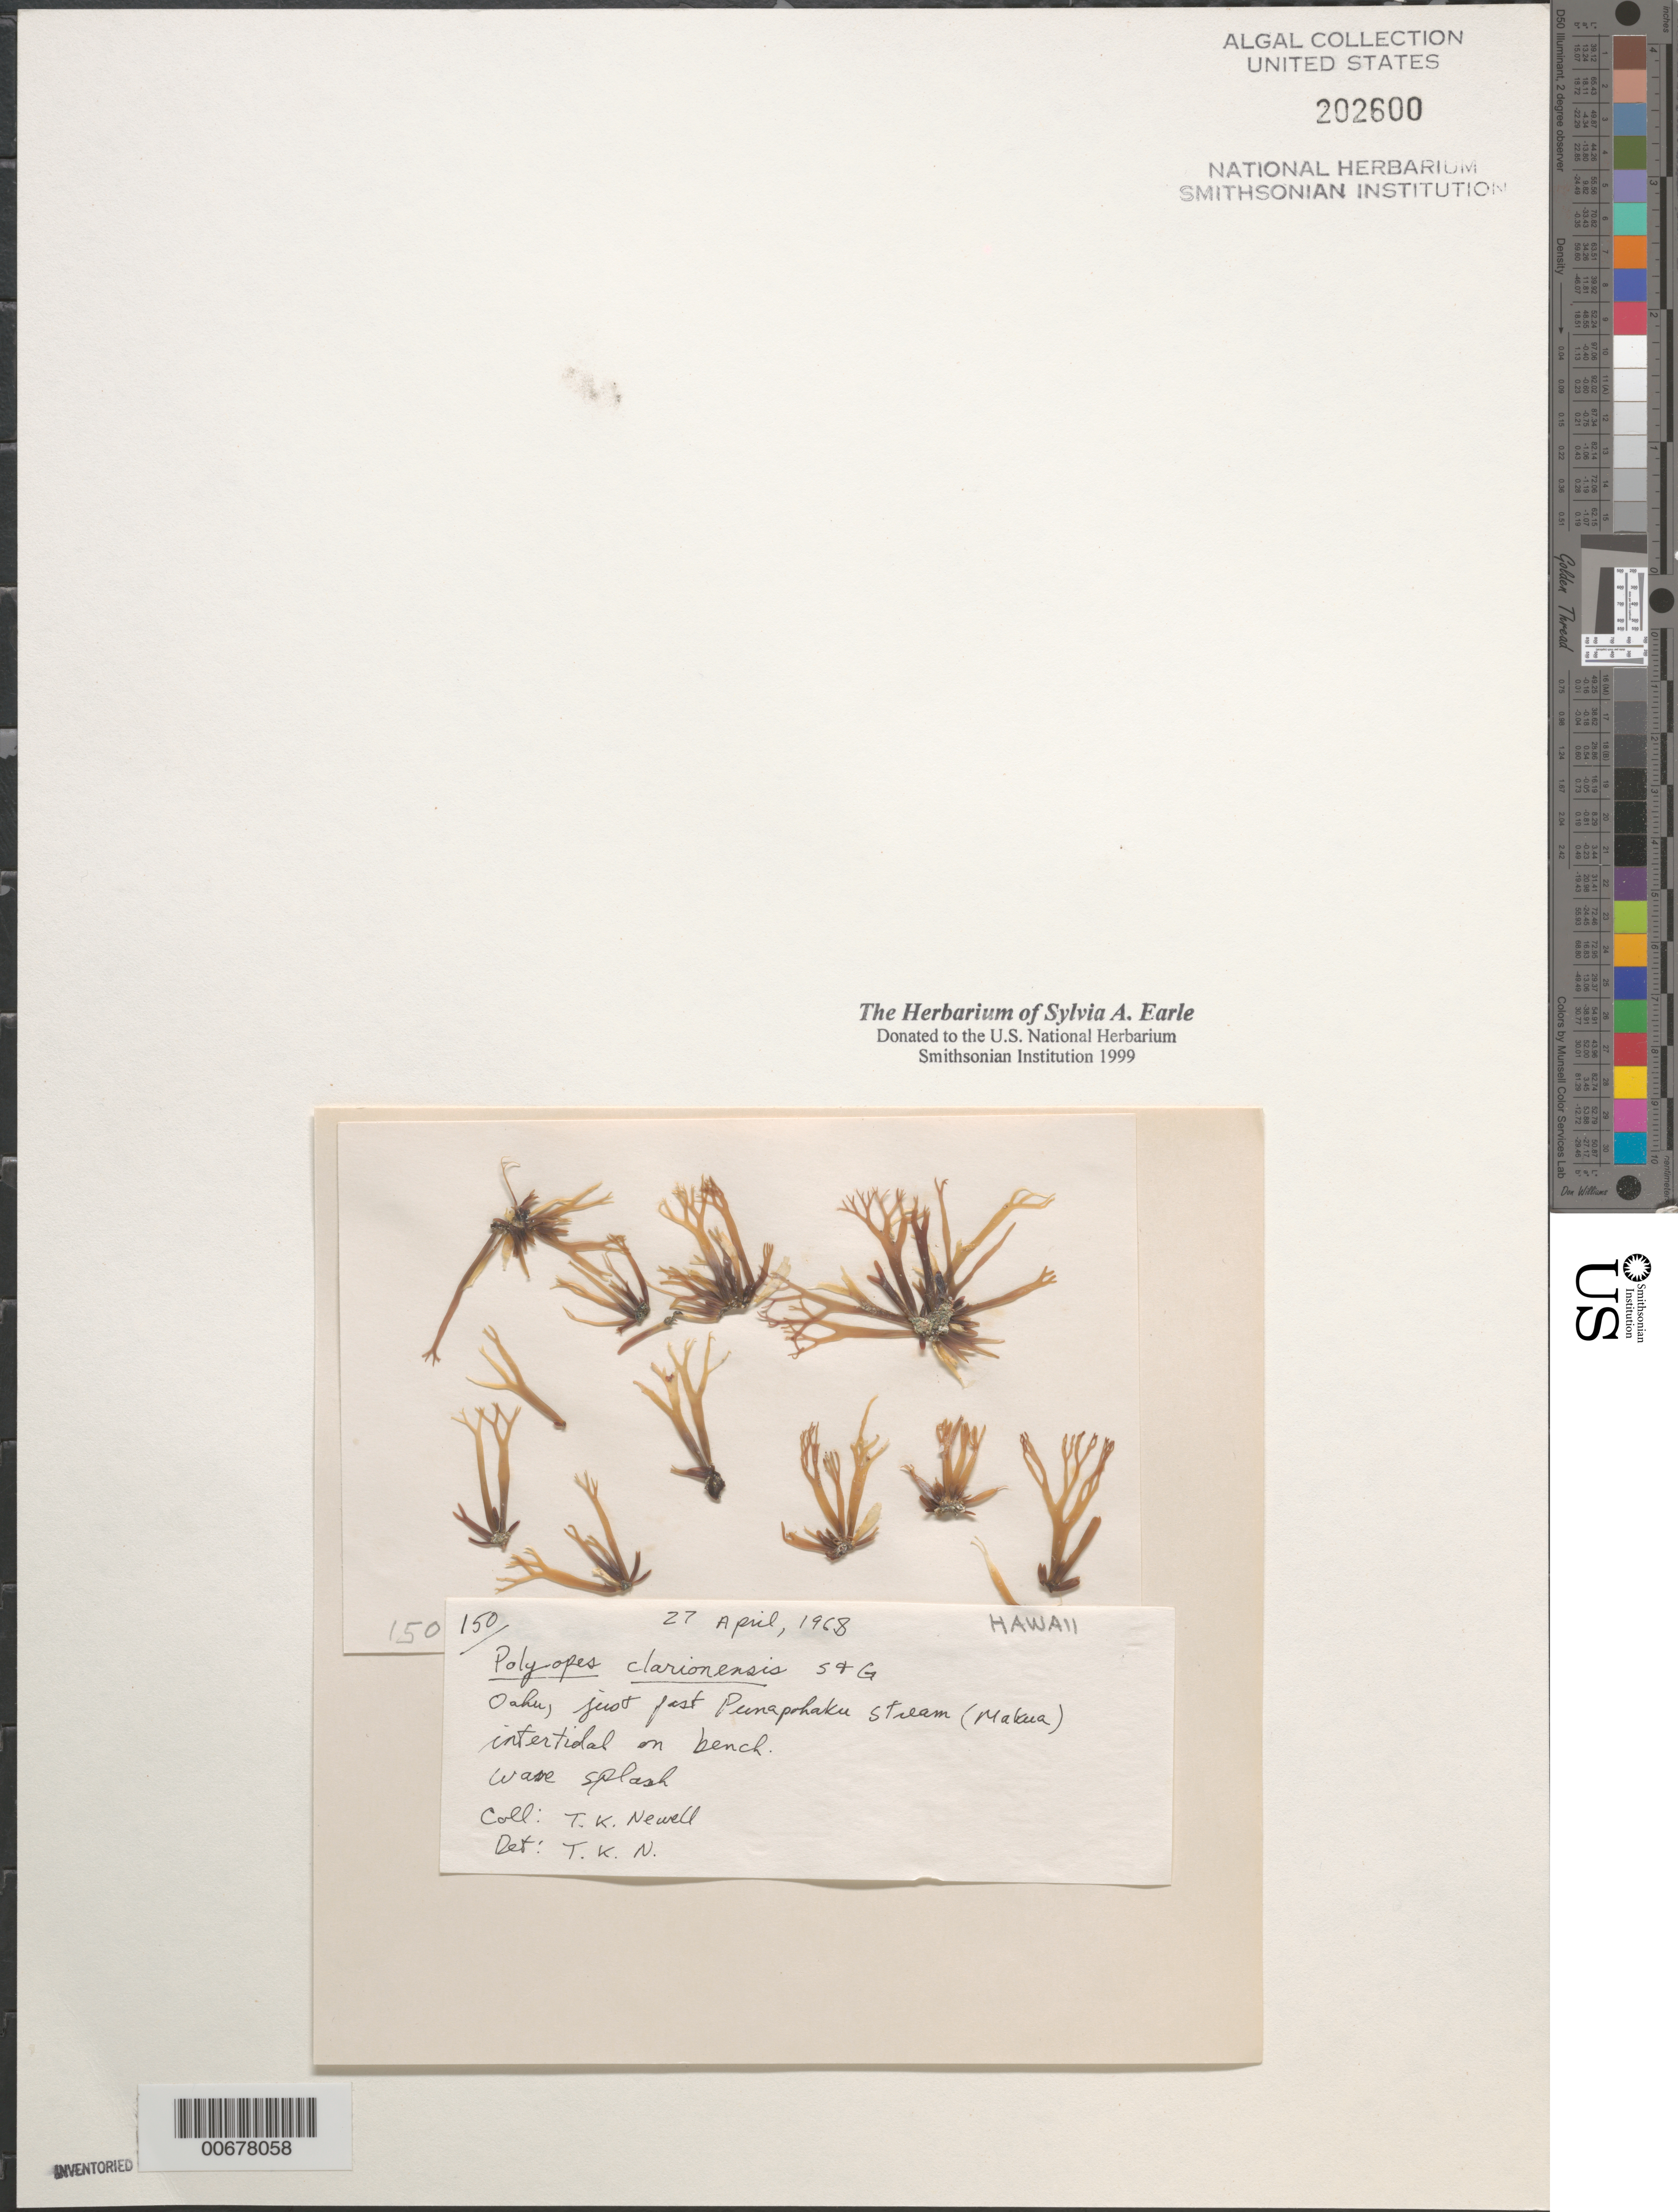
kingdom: Plantae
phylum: Rhodophyta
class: Florideophyceae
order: Halymeniales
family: Halymeniaceae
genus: Grateloupia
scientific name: Grateloupia clarionensis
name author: (Setchell & N.L. Gardner) S. Kawaguchi & H.W. Wang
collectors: T. K. Newell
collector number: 150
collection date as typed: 27 Apr 1968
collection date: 1968-04-27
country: United States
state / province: Hawaii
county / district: Honolulu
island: Oahu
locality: Makua, near Punapohaku Stream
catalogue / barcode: US 202600